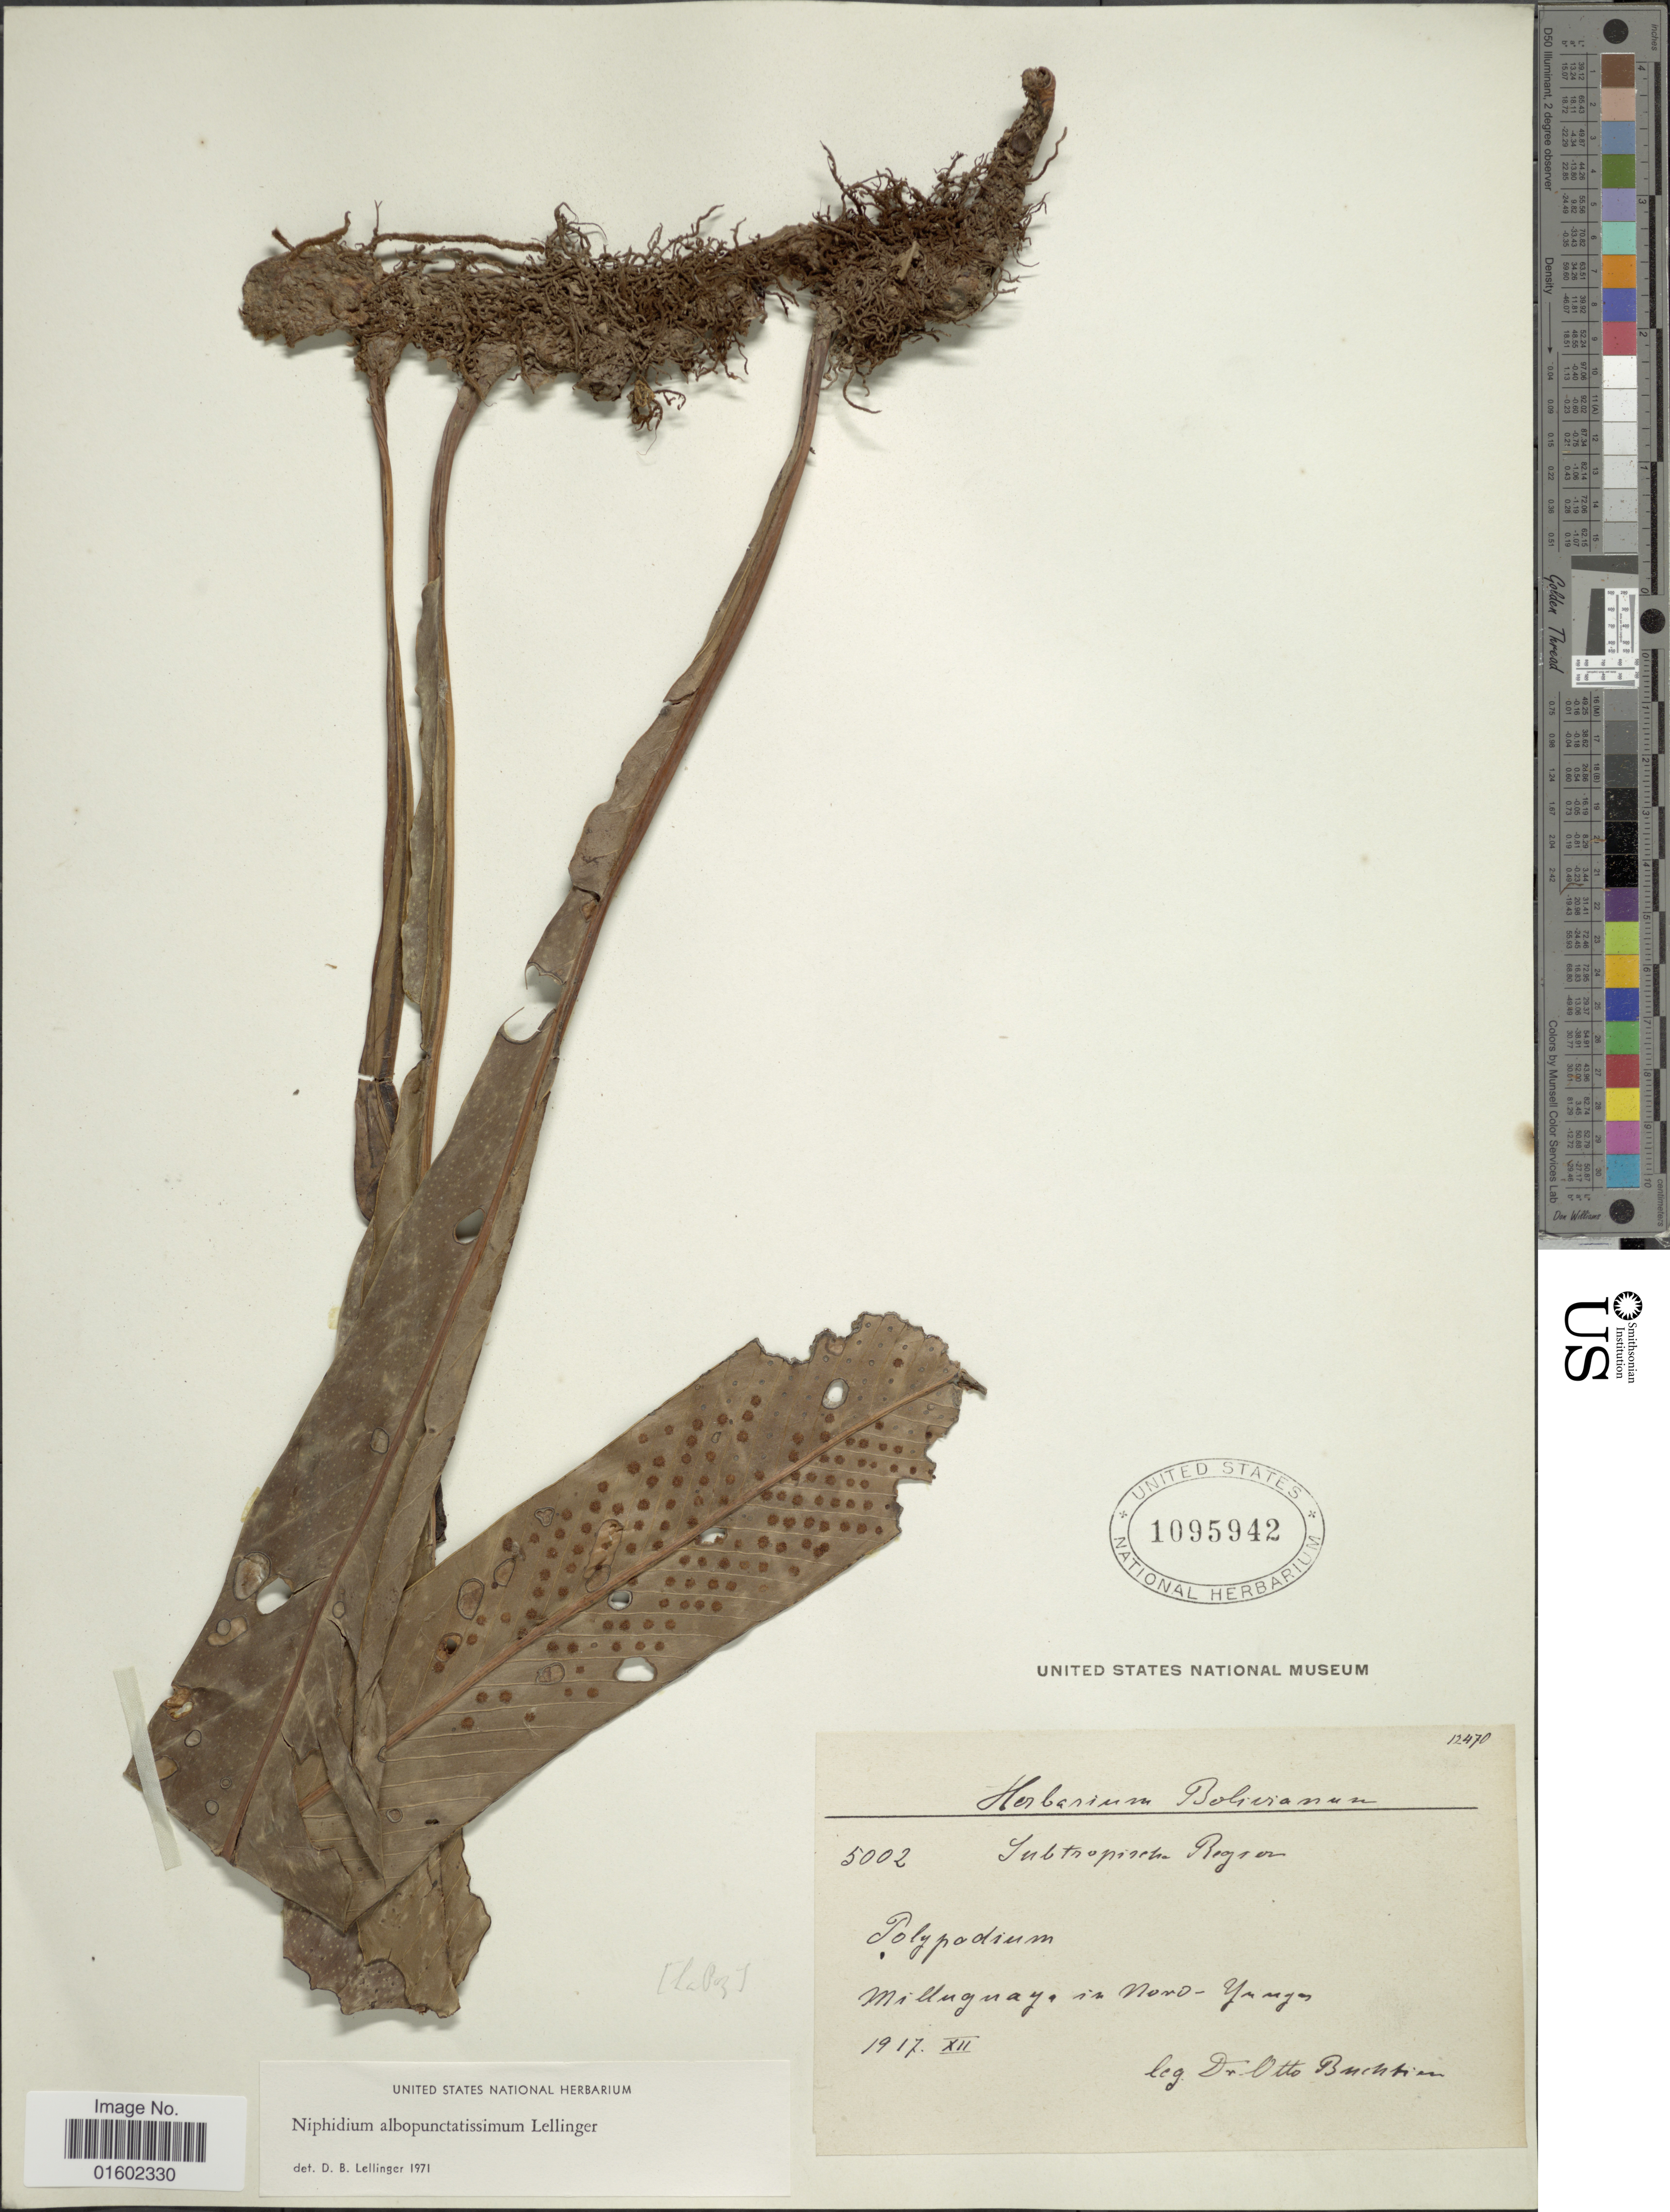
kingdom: Plantae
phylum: Tracheophyta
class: Polypodiopsida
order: Polypodiales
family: Polypodiaceae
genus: Niphidium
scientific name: Niphidium albopunctatissimum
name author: Lellinger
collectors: O. Buchtien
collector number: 5002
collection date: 1917-12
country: Bolivia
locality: Mil;uguaya, in Nord-Yungas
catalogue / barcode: US 1095942